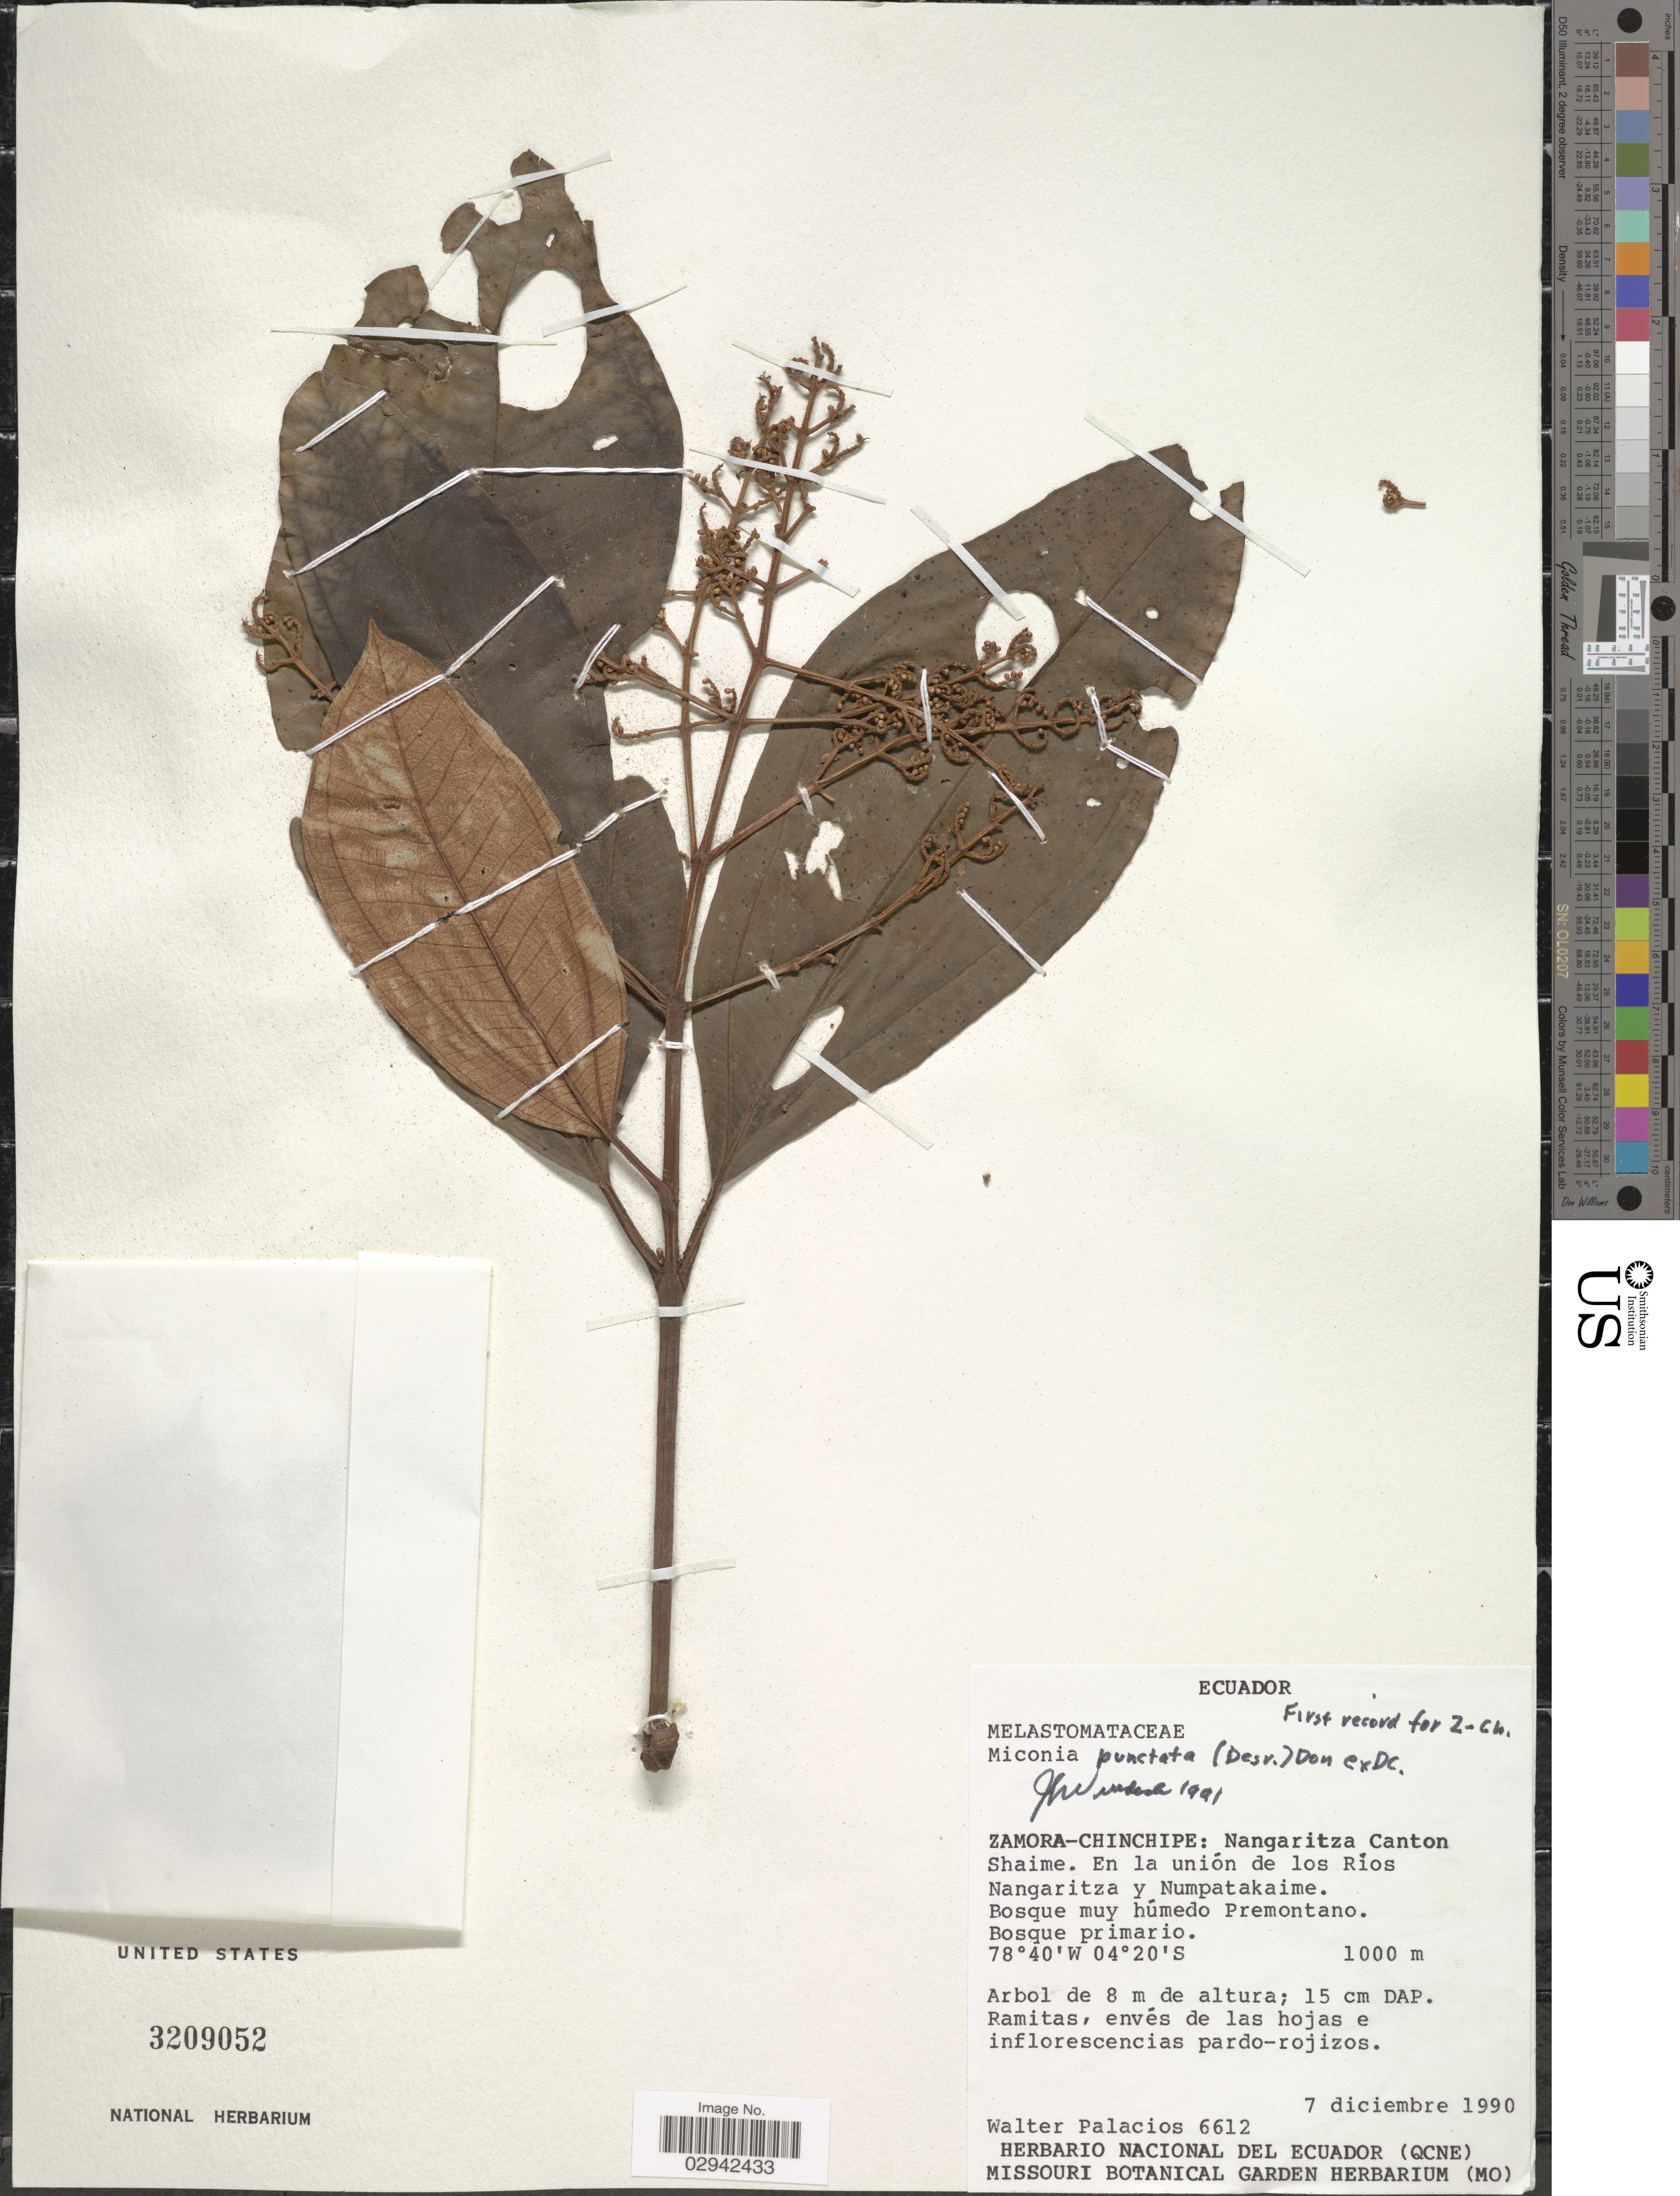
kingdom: Plantae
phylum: Tracheophyta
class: Magnoliopsida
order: Myrtales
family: Melastomataceae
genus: Miconia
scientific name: Miconia punctata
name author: (Desr.) D. Don ex DC.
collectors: W. Palacios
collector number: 6612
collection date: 1990-12-07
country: Ecuador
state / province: Zamora-Chinchipe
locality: Nangaritza Canton, Shaime, En la unión de los Rios Nangaritza y Numpatakaime.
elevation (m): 1000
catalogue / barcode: US 3209052